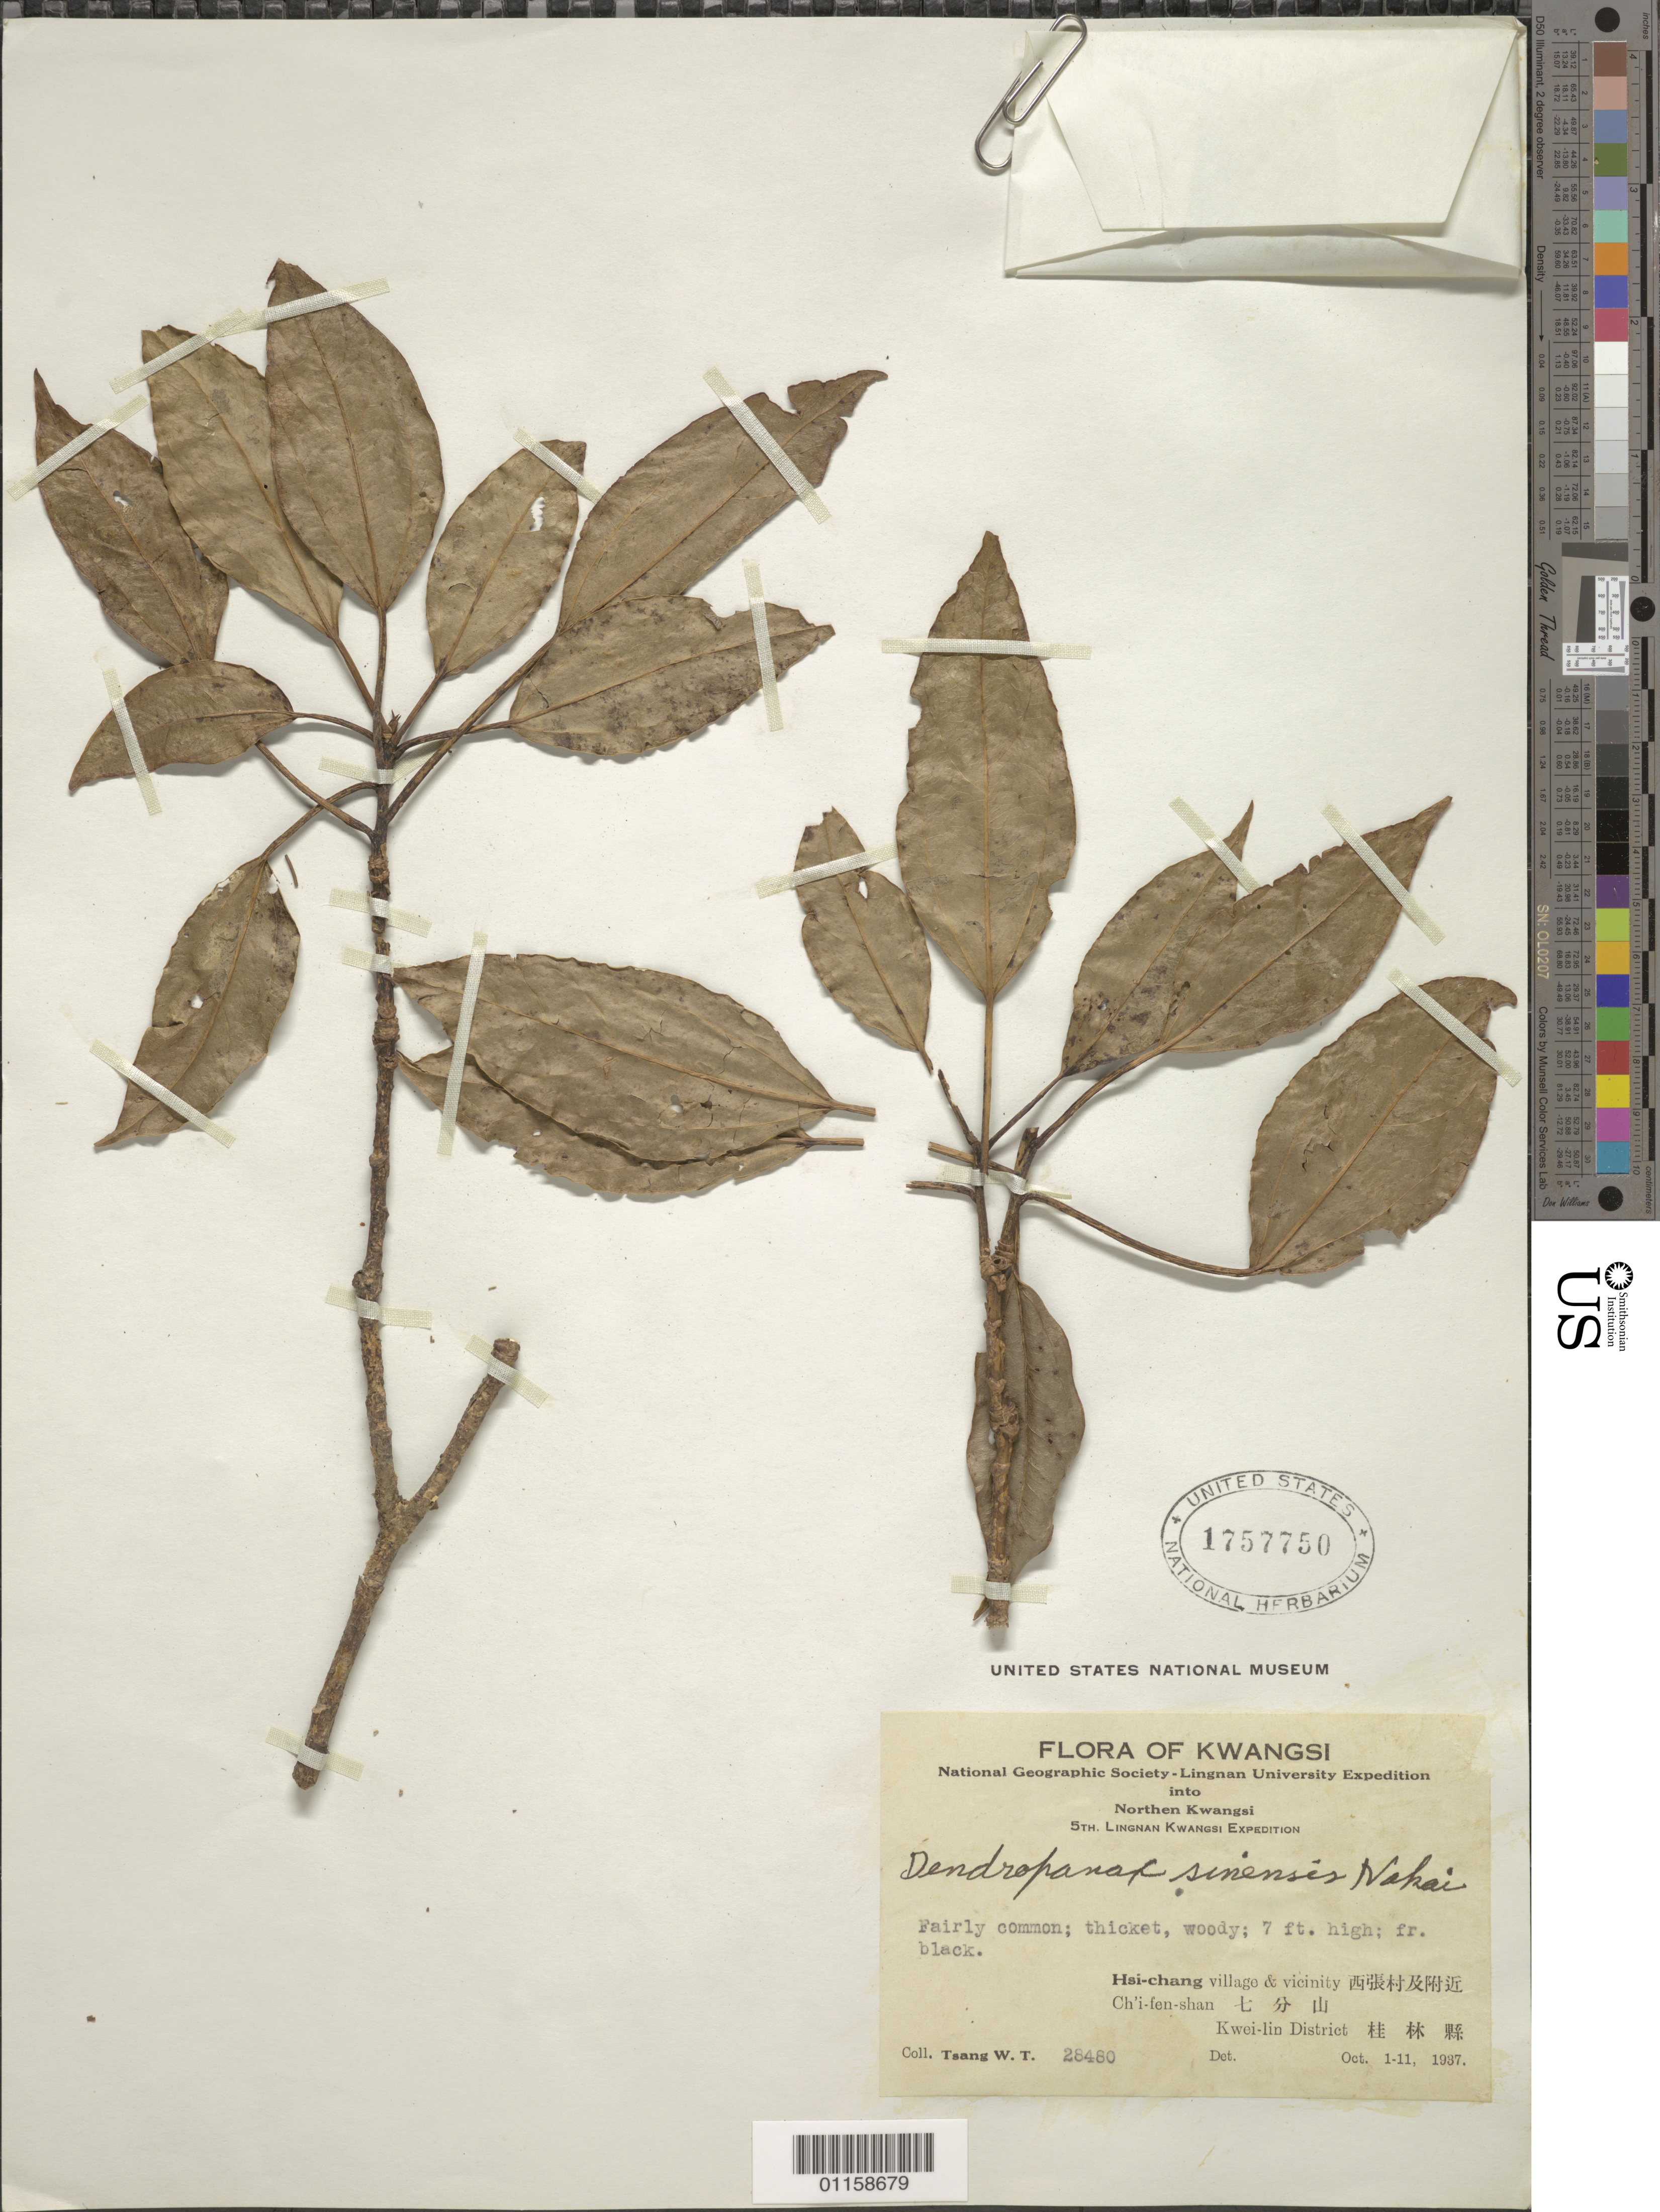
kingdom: Plantae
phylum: Tracheophyta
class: Magnoliopsida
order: Apiales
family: Araliaceae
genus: Dendropanax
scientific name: Dendropanax sinensis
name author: Nakai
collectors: W. T. Tsang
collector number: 28480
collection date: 1937-10-01/1937-10-11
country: China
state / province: Guangxi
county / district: Kwei-Lin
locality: Hsi-chang village and vicinity. Ch'i-fen-shan.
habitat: Fairly common; thicket, woody.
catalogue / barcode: US 1757750